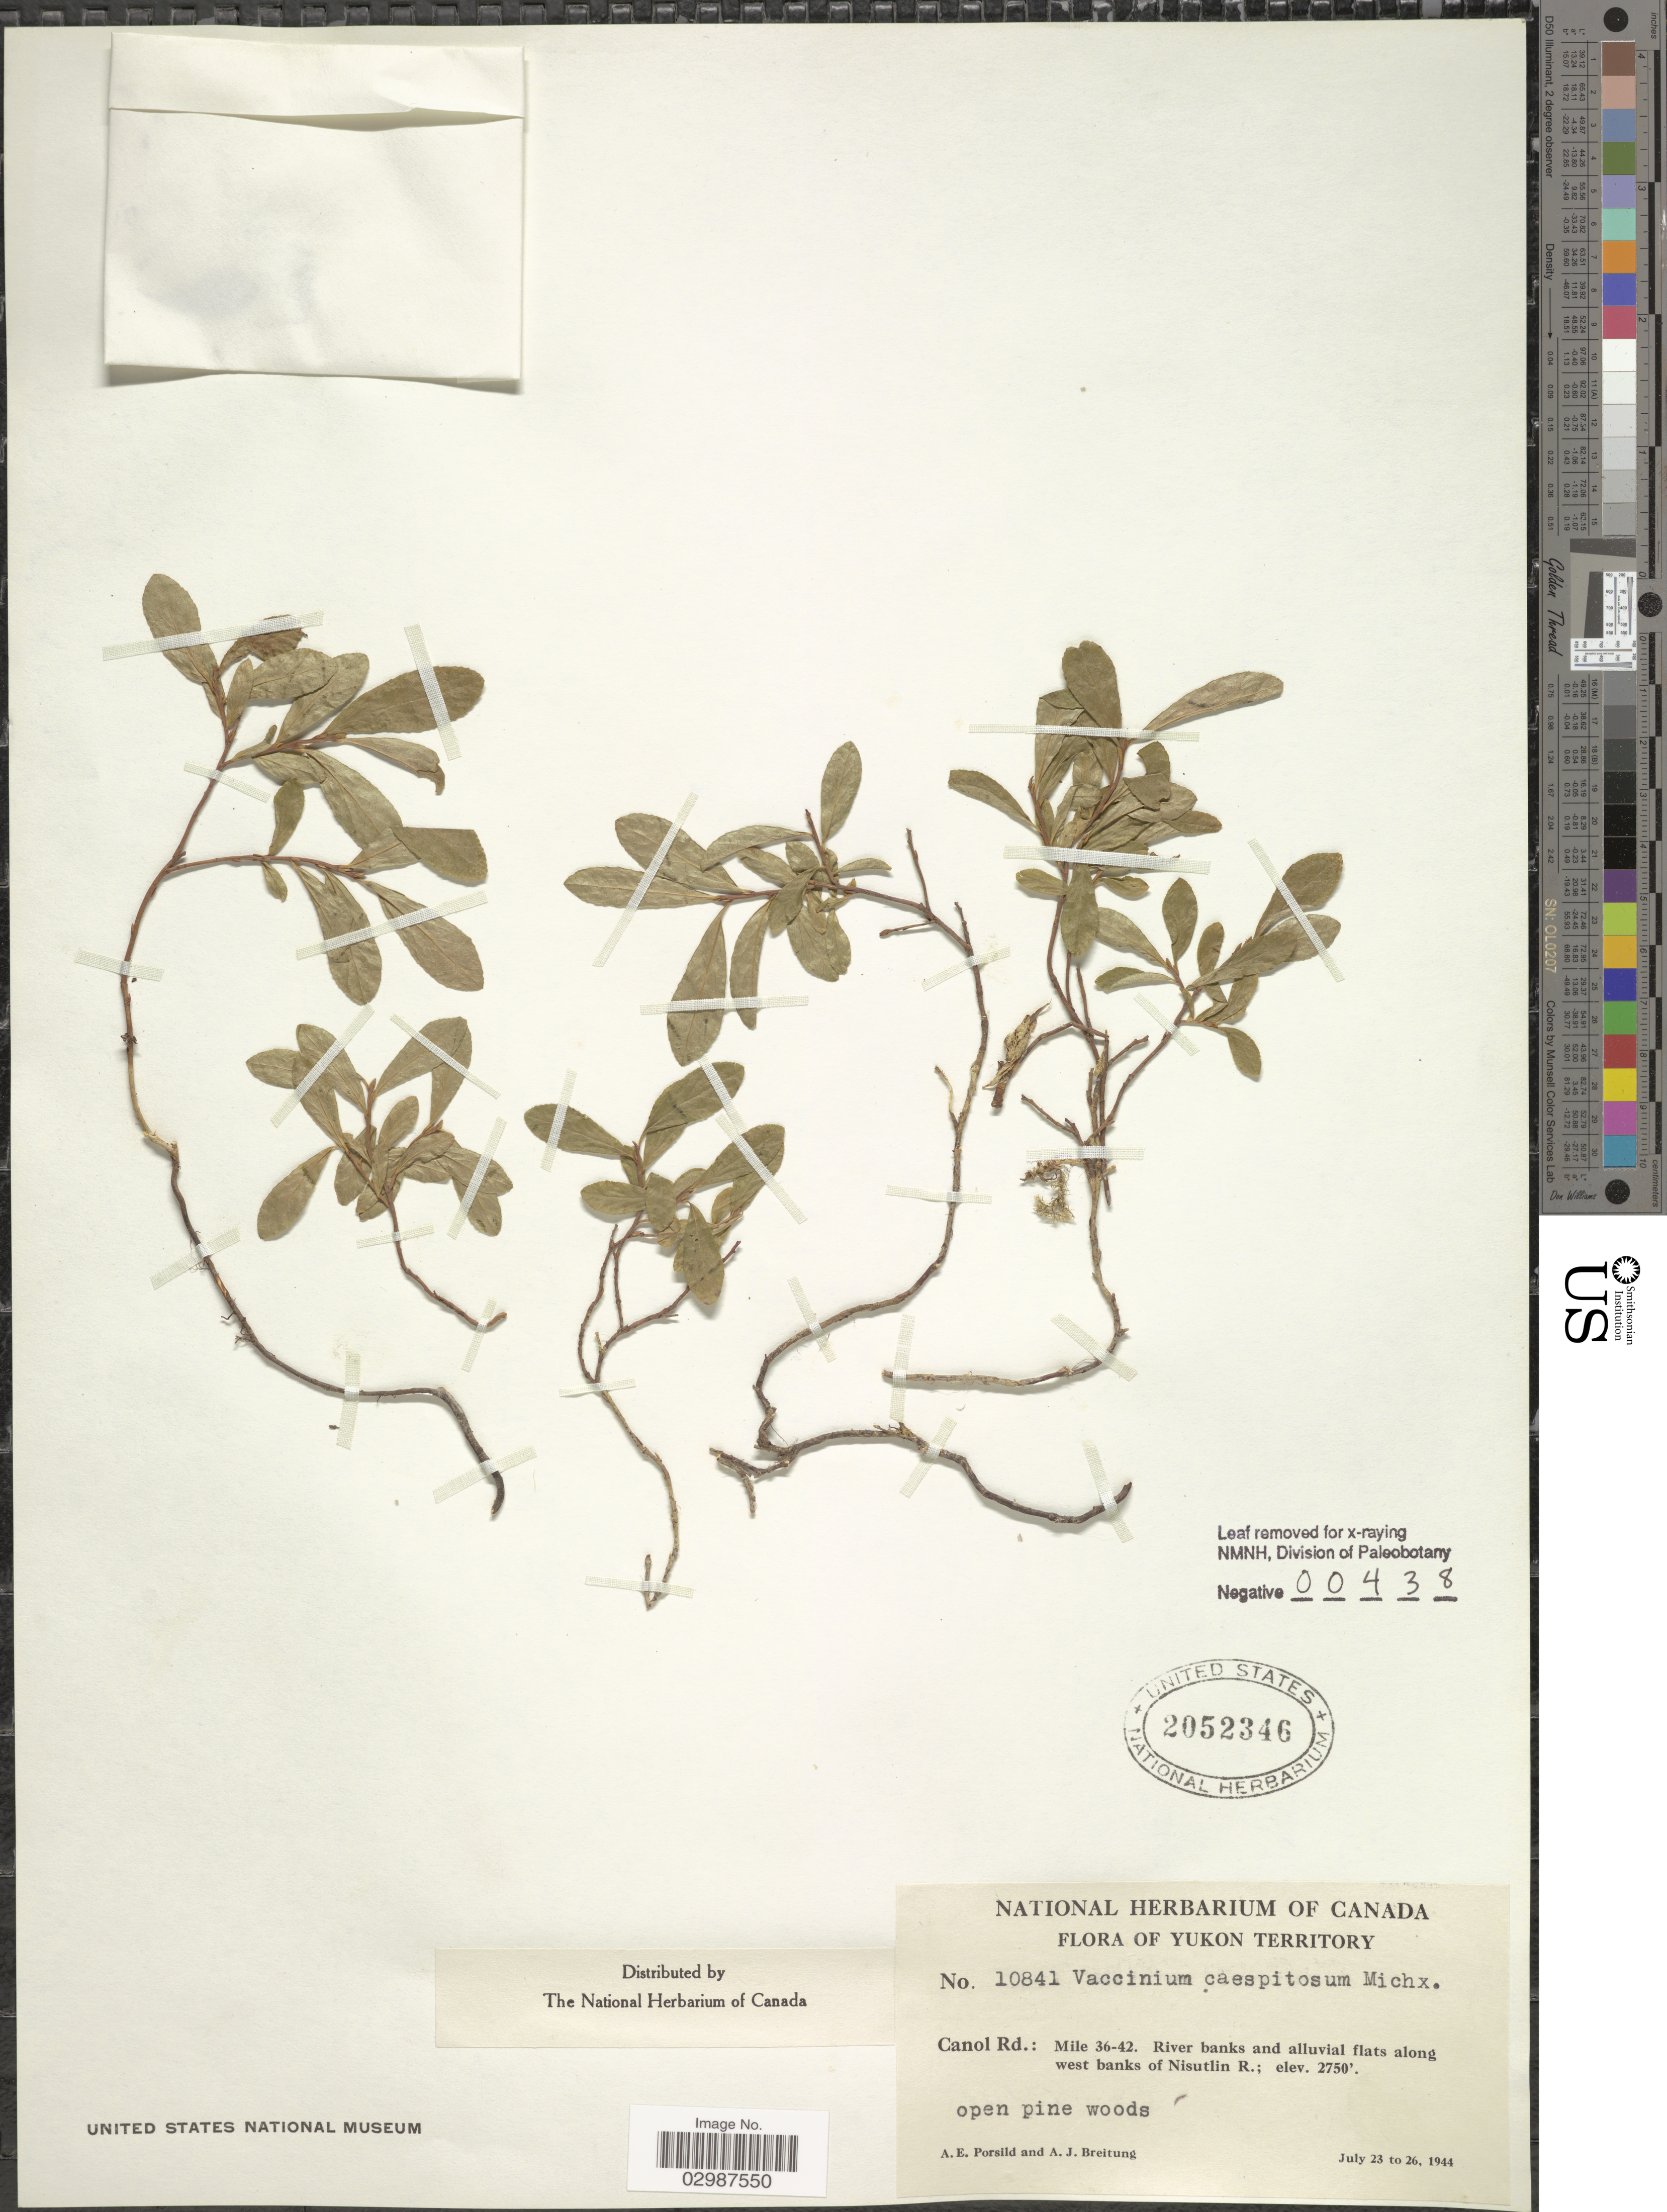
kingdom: Plantae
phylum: Tracheophyta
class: Magnoliopsida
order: Ericales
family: Ericaceae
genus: Vaccinium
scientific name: Vaccinium caespitosum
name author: Michx.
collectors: A. E. Porsild & A. Breitung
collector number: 10841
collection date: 1944-07-23/1944-07-26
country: Canada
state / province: Yukon Territory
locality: Canol Rd.: Mile 36-42. River banks and alluvial flats along west banks of Nisutlin R.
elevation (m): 838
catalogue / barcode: US 2052346